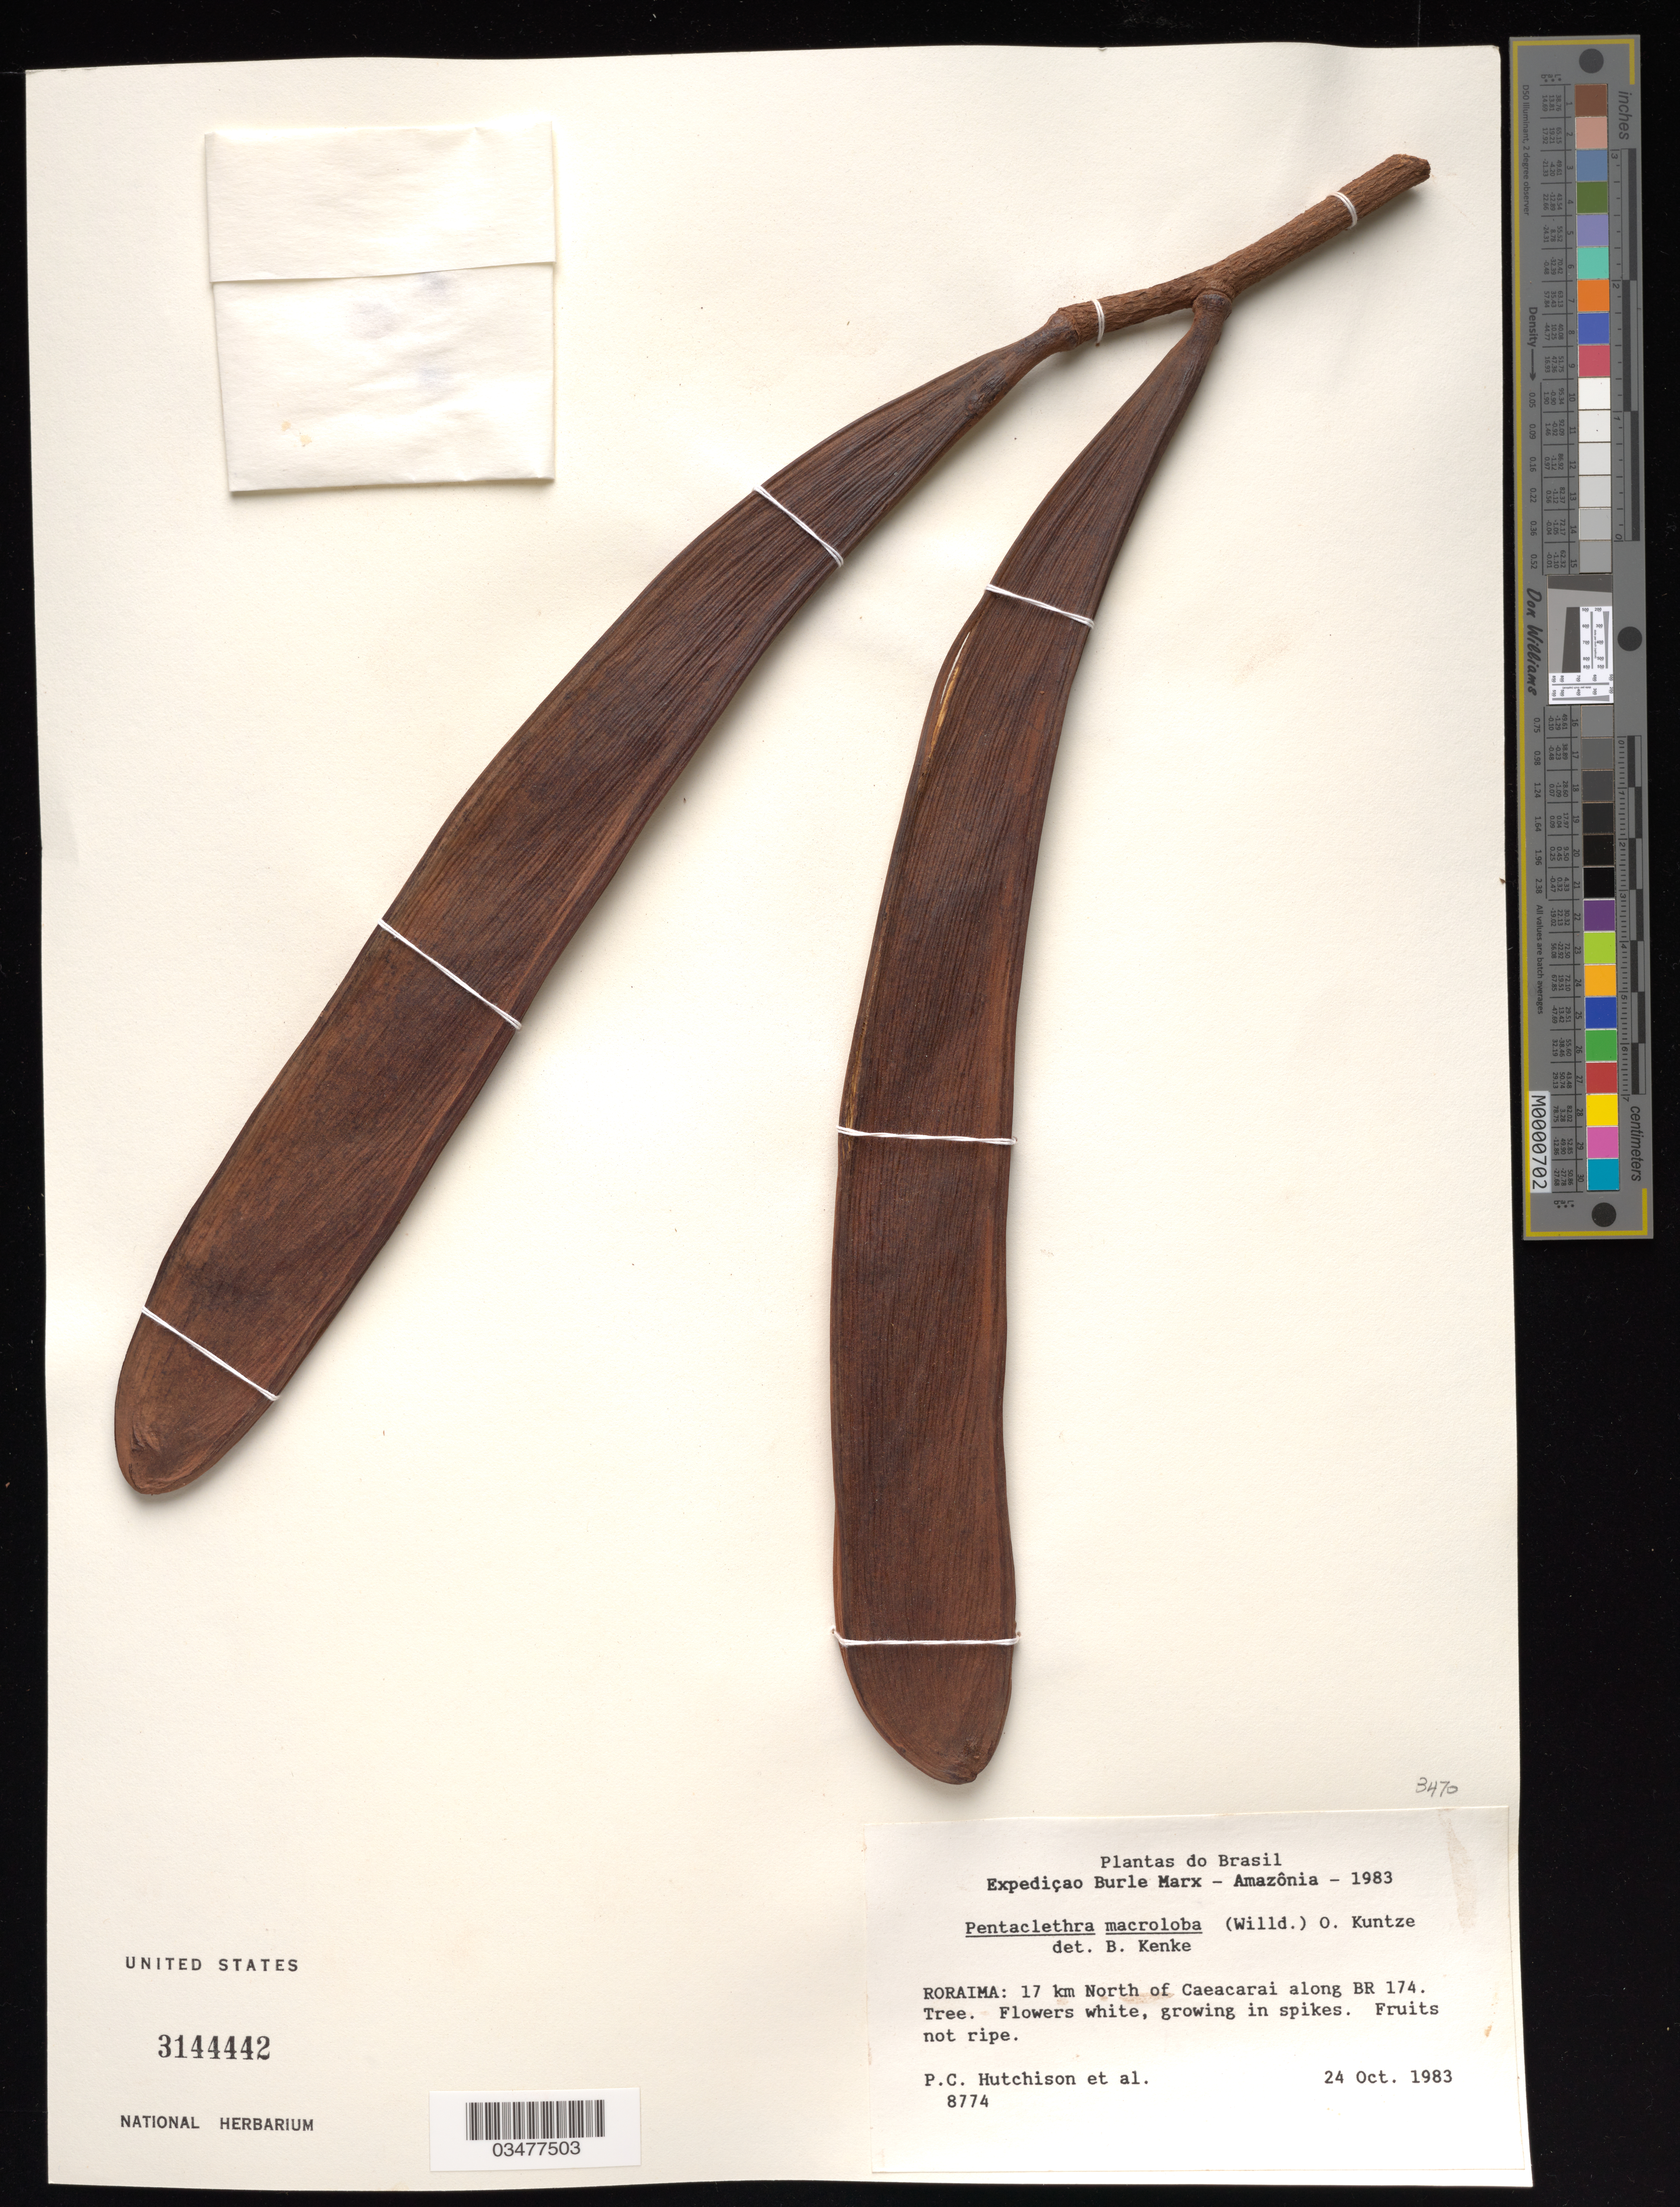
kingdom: Plantae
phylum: Tracheophyta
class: Magnoliopsida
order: Fabales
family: Fabaceae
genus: Pentaclethra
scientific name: Pentaclethra macroloba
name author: (Willd.) Kuntze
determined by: Kenke, B.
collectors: P. C. Hutchison & et al.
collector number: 8774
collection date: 1983-10-24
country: Brazil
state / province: Roraima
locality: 17 km North of Caeacarai along BR 174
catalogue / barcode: US 3144442